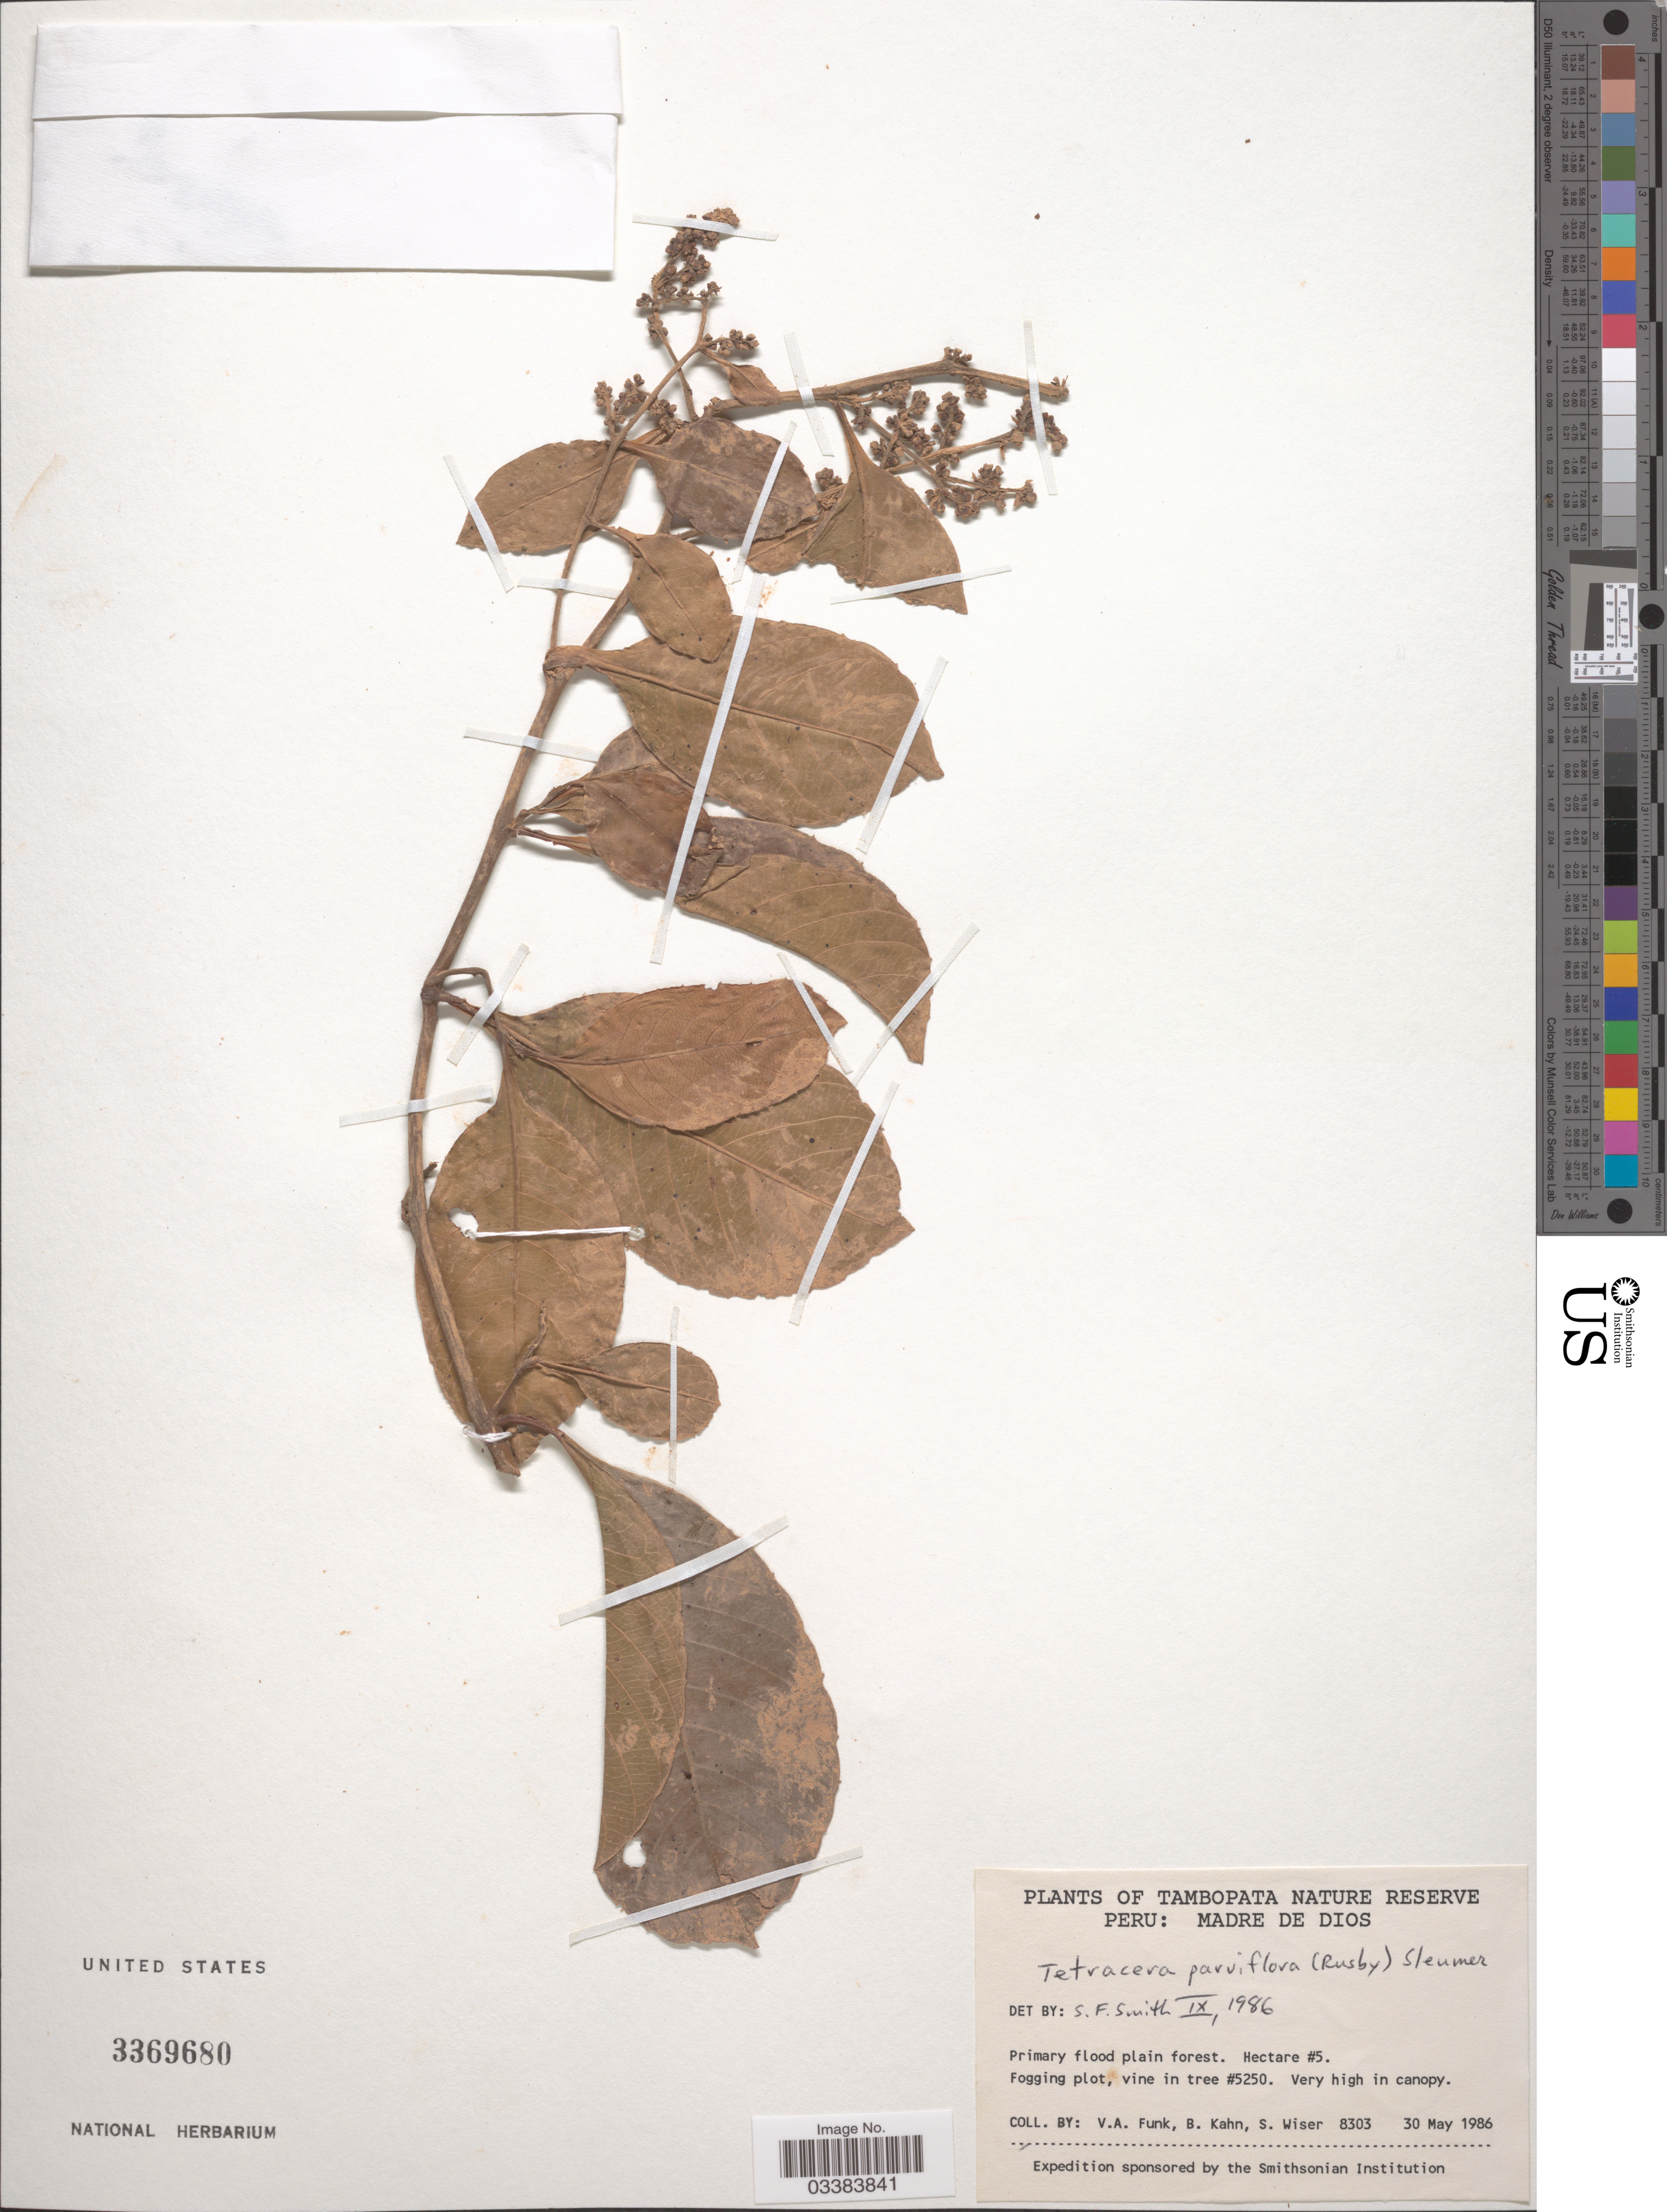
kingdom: Plantae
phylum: Tracheophyta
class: Magnoliopsida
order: Dilleniales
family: Dilleniaceae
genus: Tetracera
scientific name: Tetracera parviflora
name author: (Rusby) Sleumer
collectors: V. Funk, B. Kahn & S. Wiser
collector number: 8303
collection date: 1986-05-30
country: Peru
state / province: Madre de Dios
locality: Tambopata Nature Reserve. Fogging plot.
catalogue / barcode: US 3369680